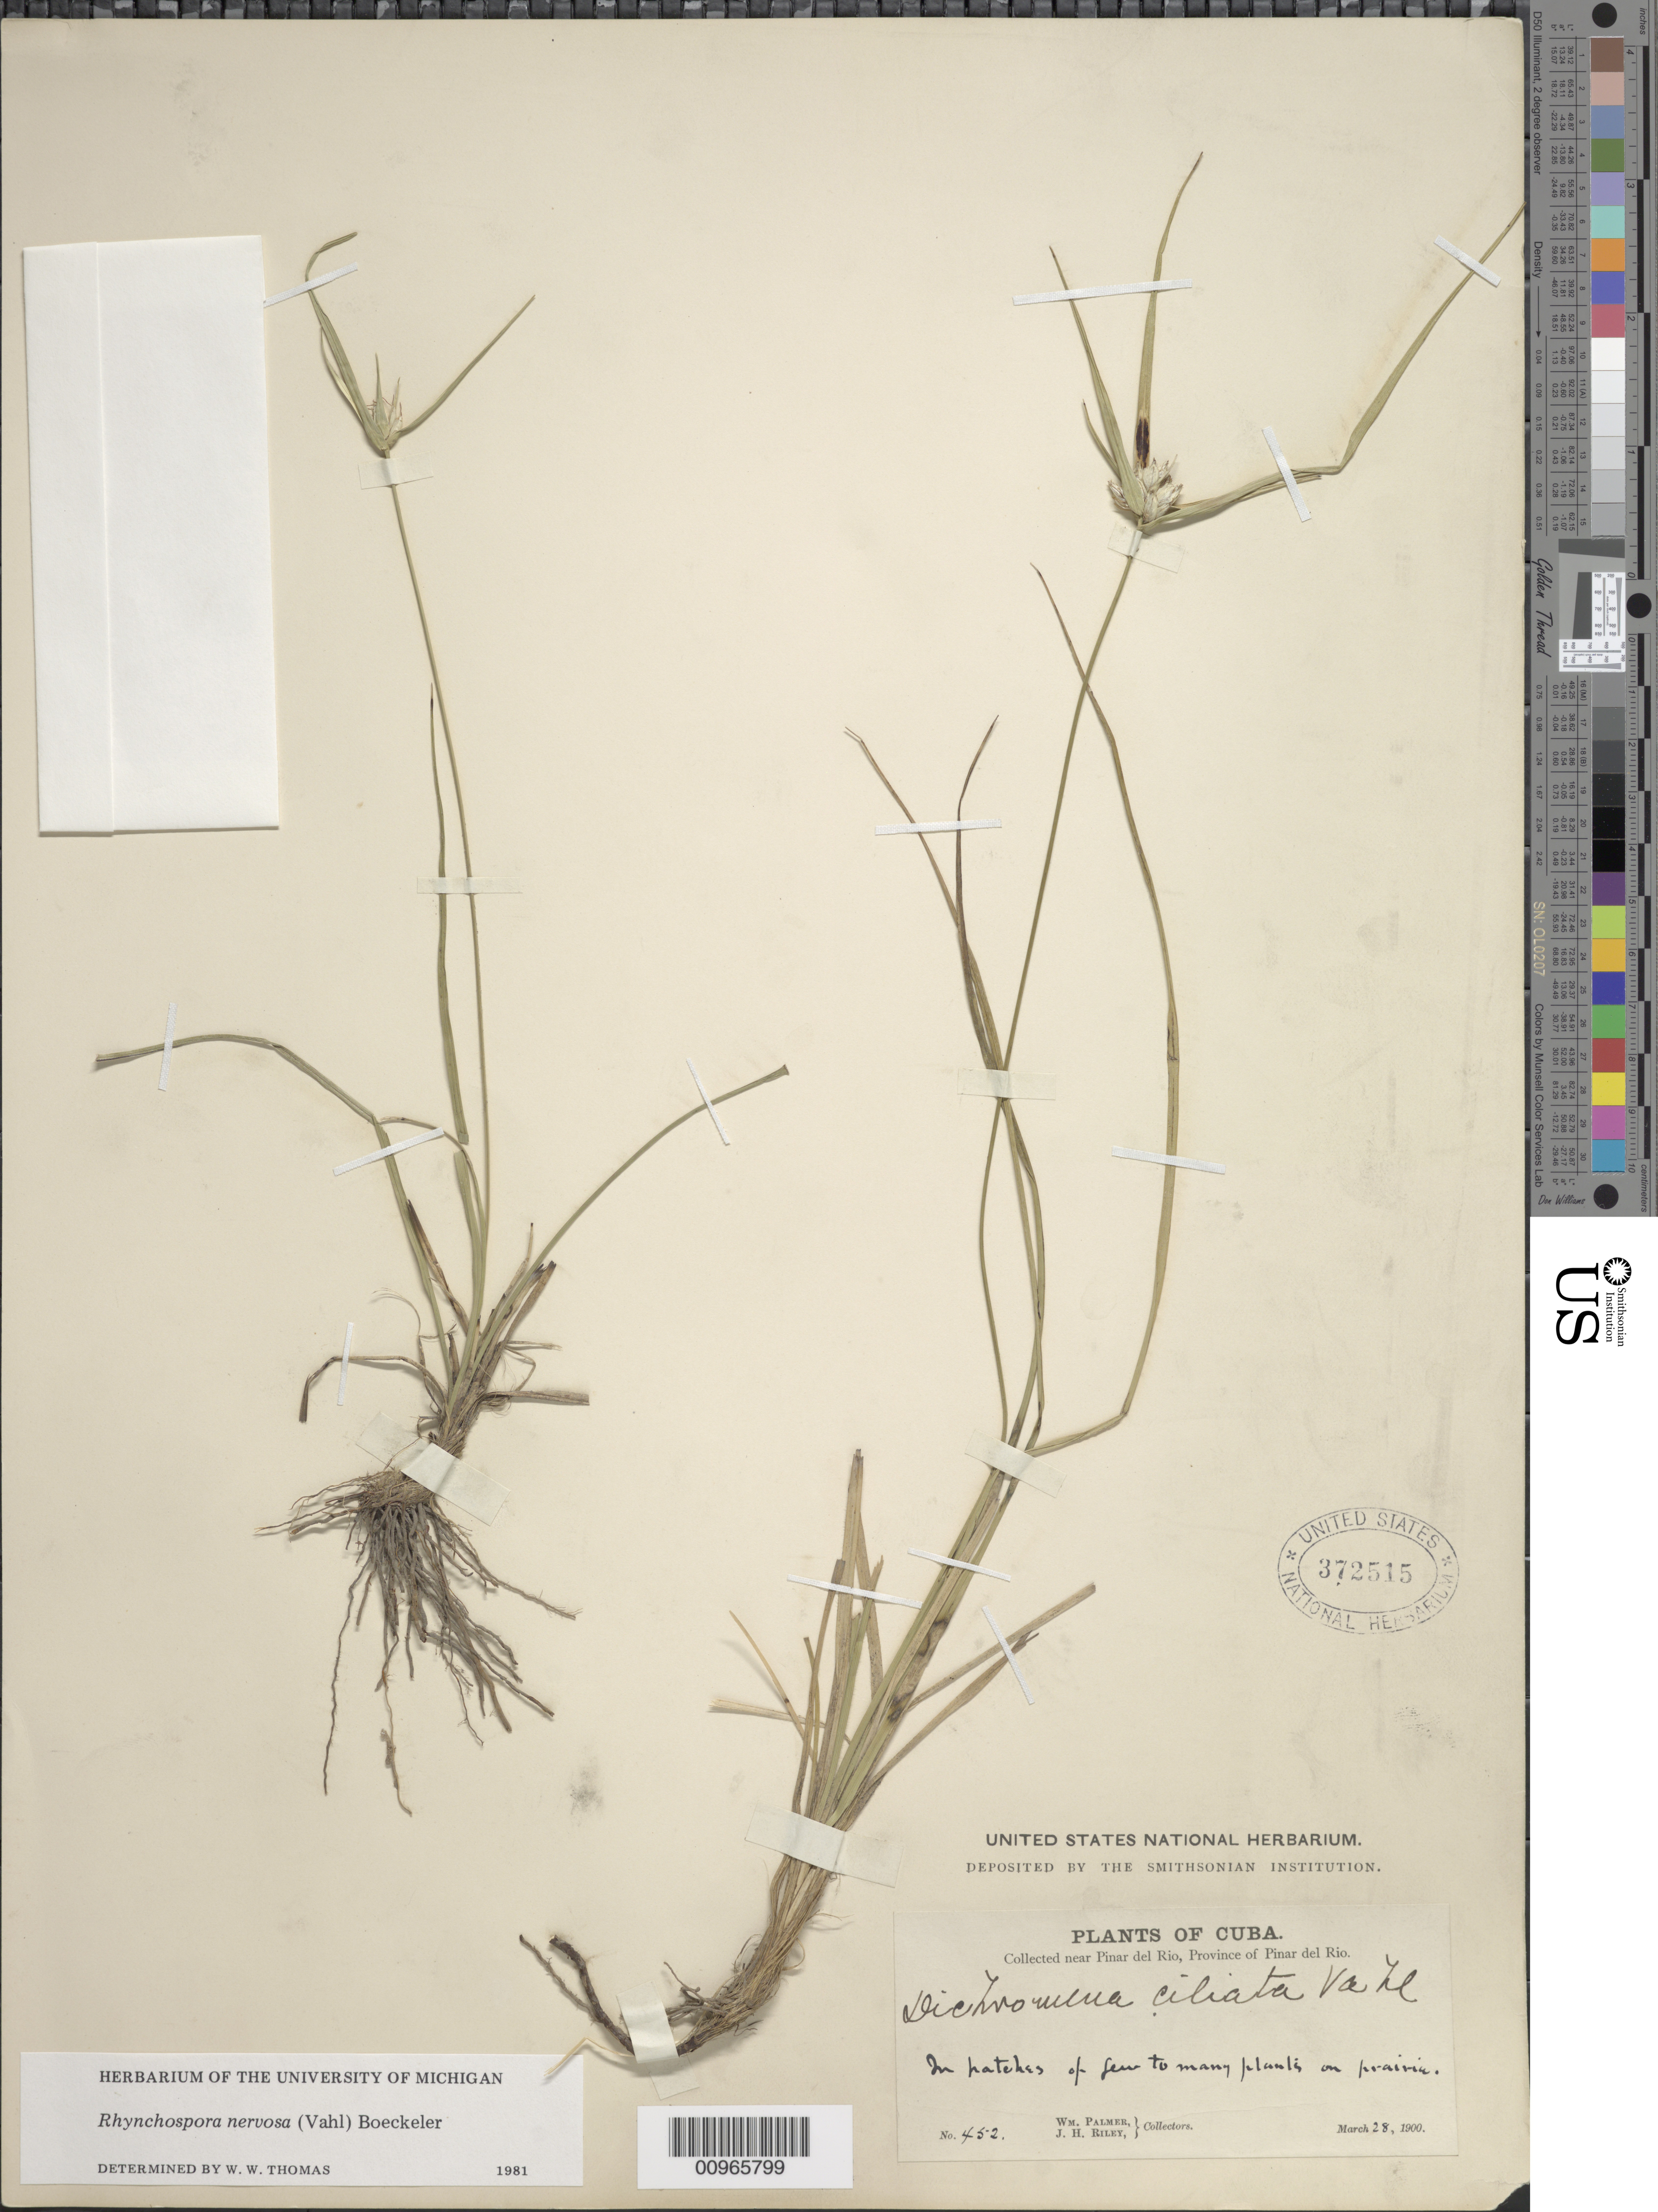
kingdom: Plantae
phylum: Tracheophyta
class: Liliopsida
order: Poales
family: Cyperaceae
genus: Rhynchospora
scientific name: Rhynchospora nervosa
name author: (Vahl) Boeckeler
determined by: Thomas, W. W.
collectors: W. Palmer & J. H. Riley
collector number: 452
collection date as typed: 28 Mar 1900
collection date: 1900-03-28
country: Cuba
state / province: Pinar del Rio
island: Cuba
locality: Prairie near Pinar del Rio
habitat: On prairie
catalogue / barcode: US 372515